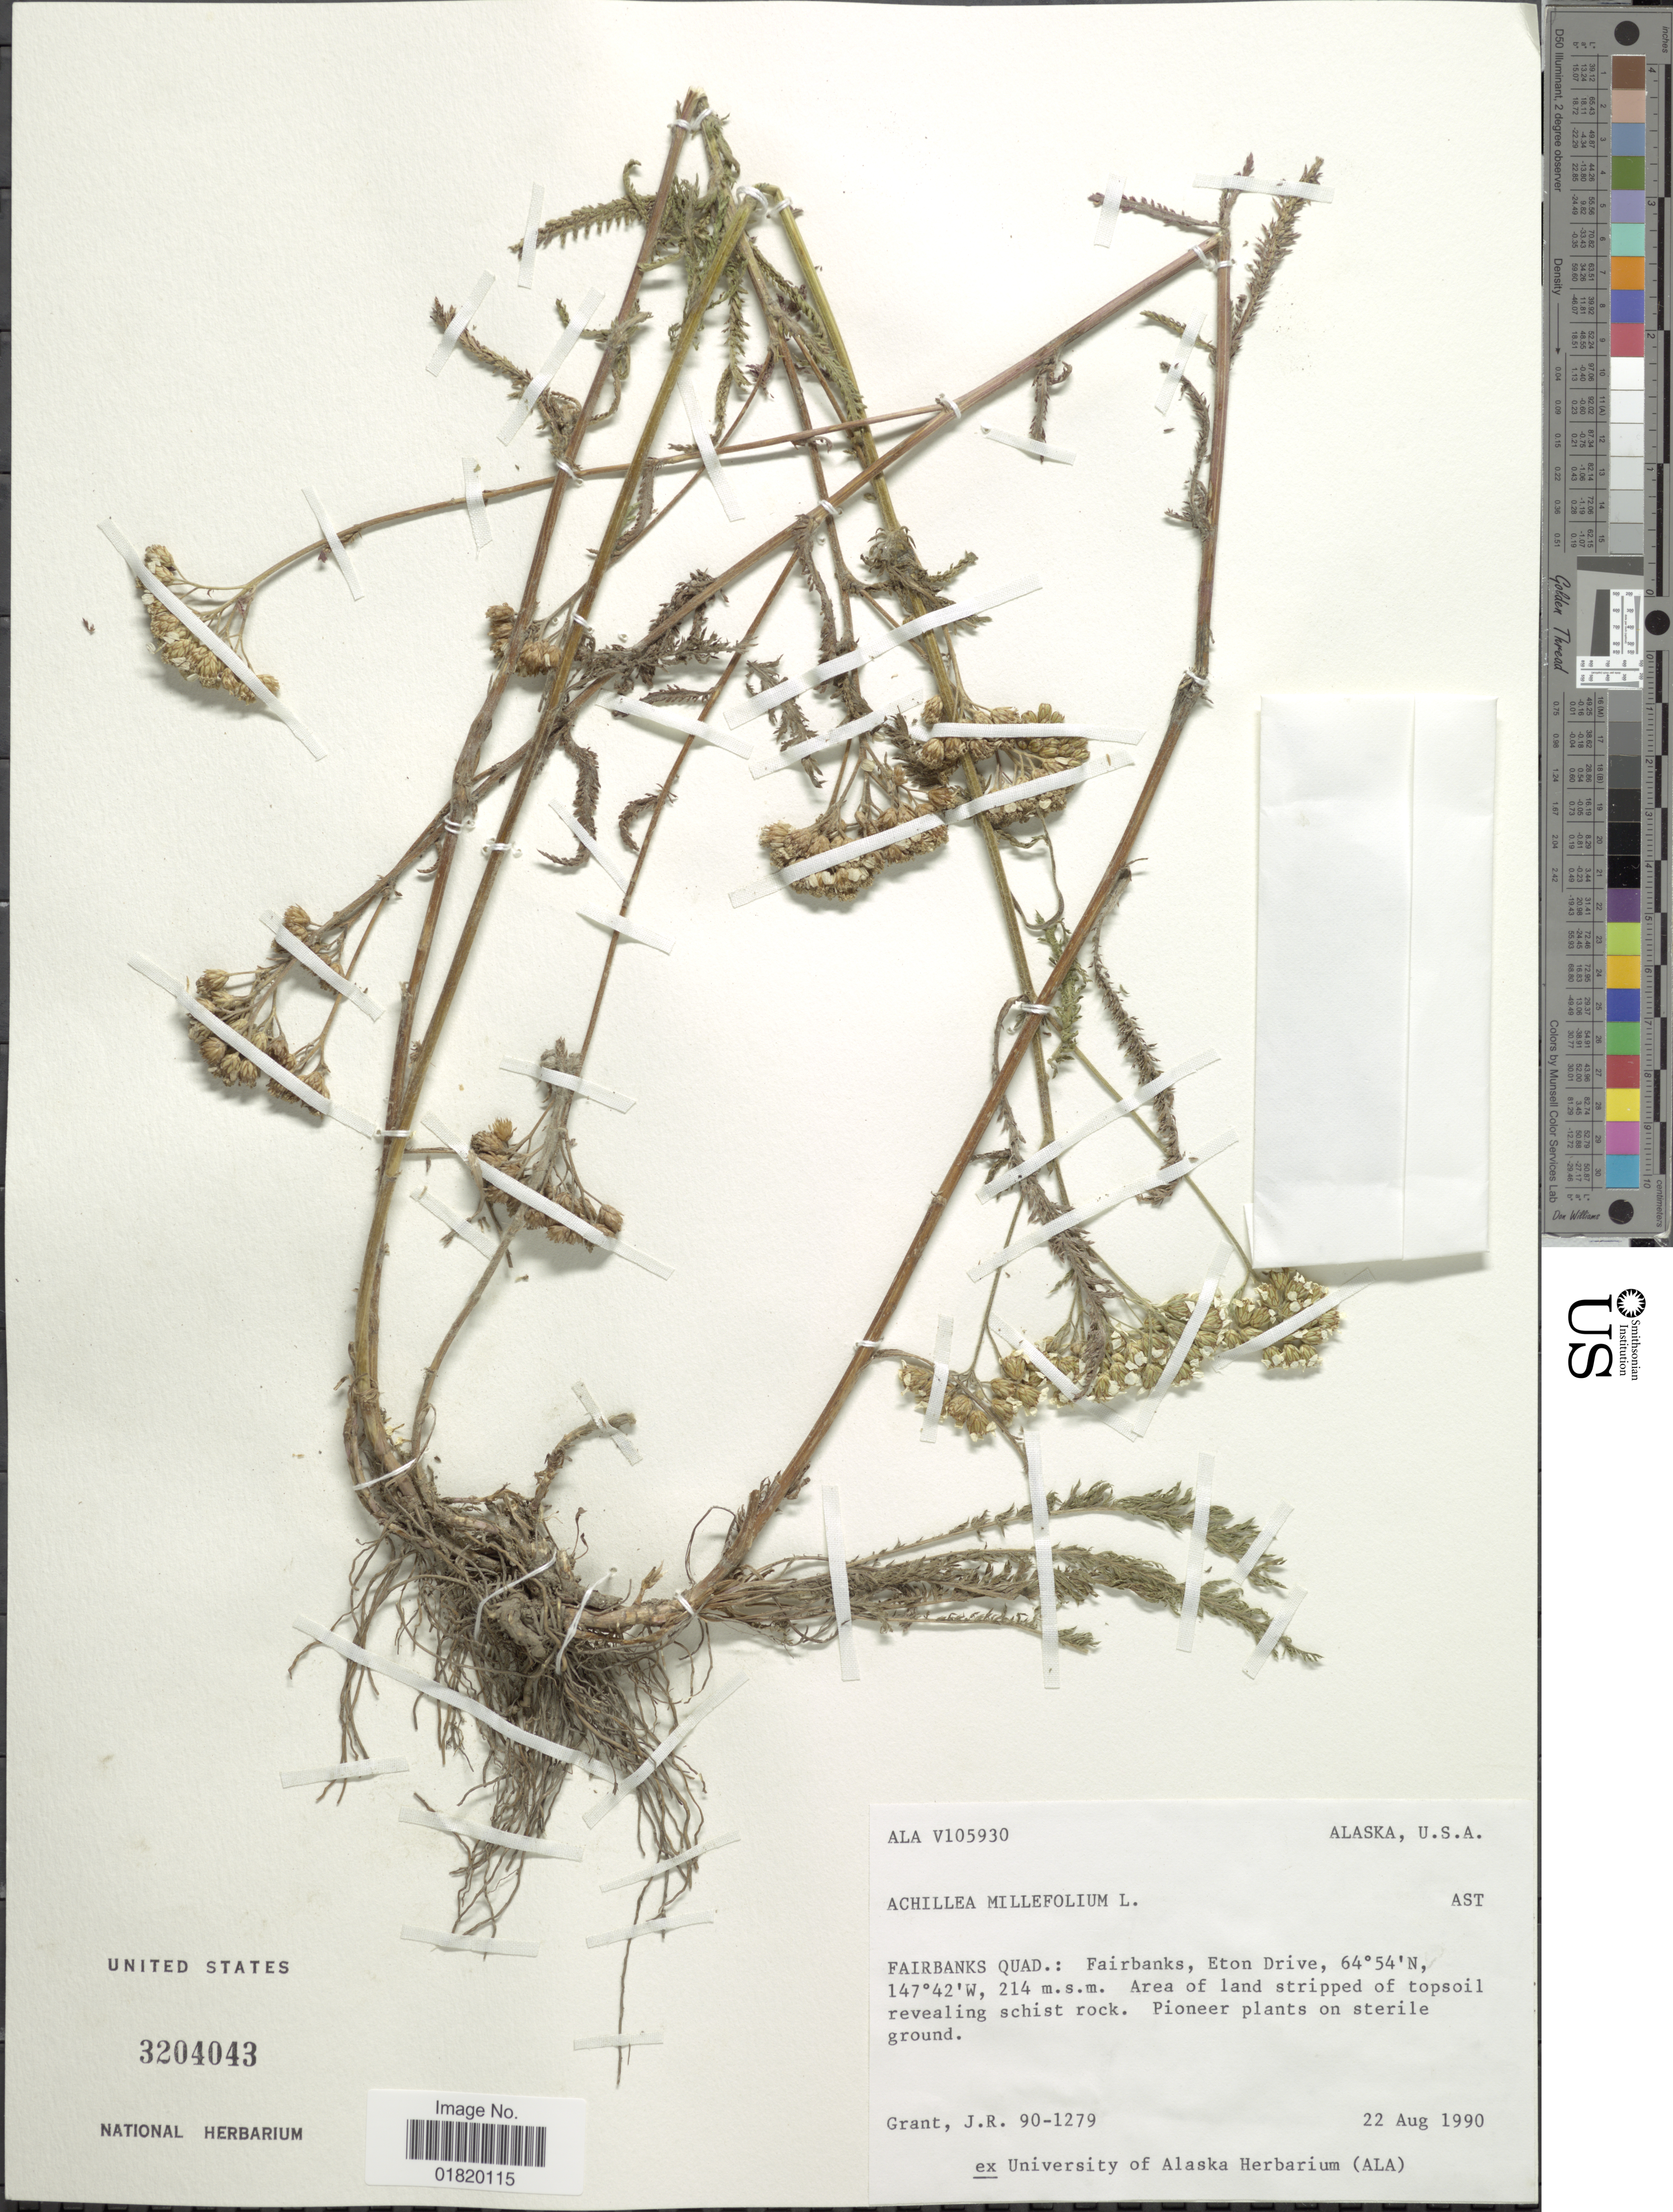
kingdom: Plantae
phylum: Tracheophyta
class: Magnoliopsida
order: Asterales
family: Asteraceae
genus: Achillea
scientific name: Achillea millefolium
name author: L.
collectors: J. Grant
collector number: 90-1279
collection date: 1990-08-22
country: United States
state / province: Alaska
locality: Fairbanks Quad.: Fairbanks, Eton Drive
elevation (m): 214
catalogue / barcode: US 3204043